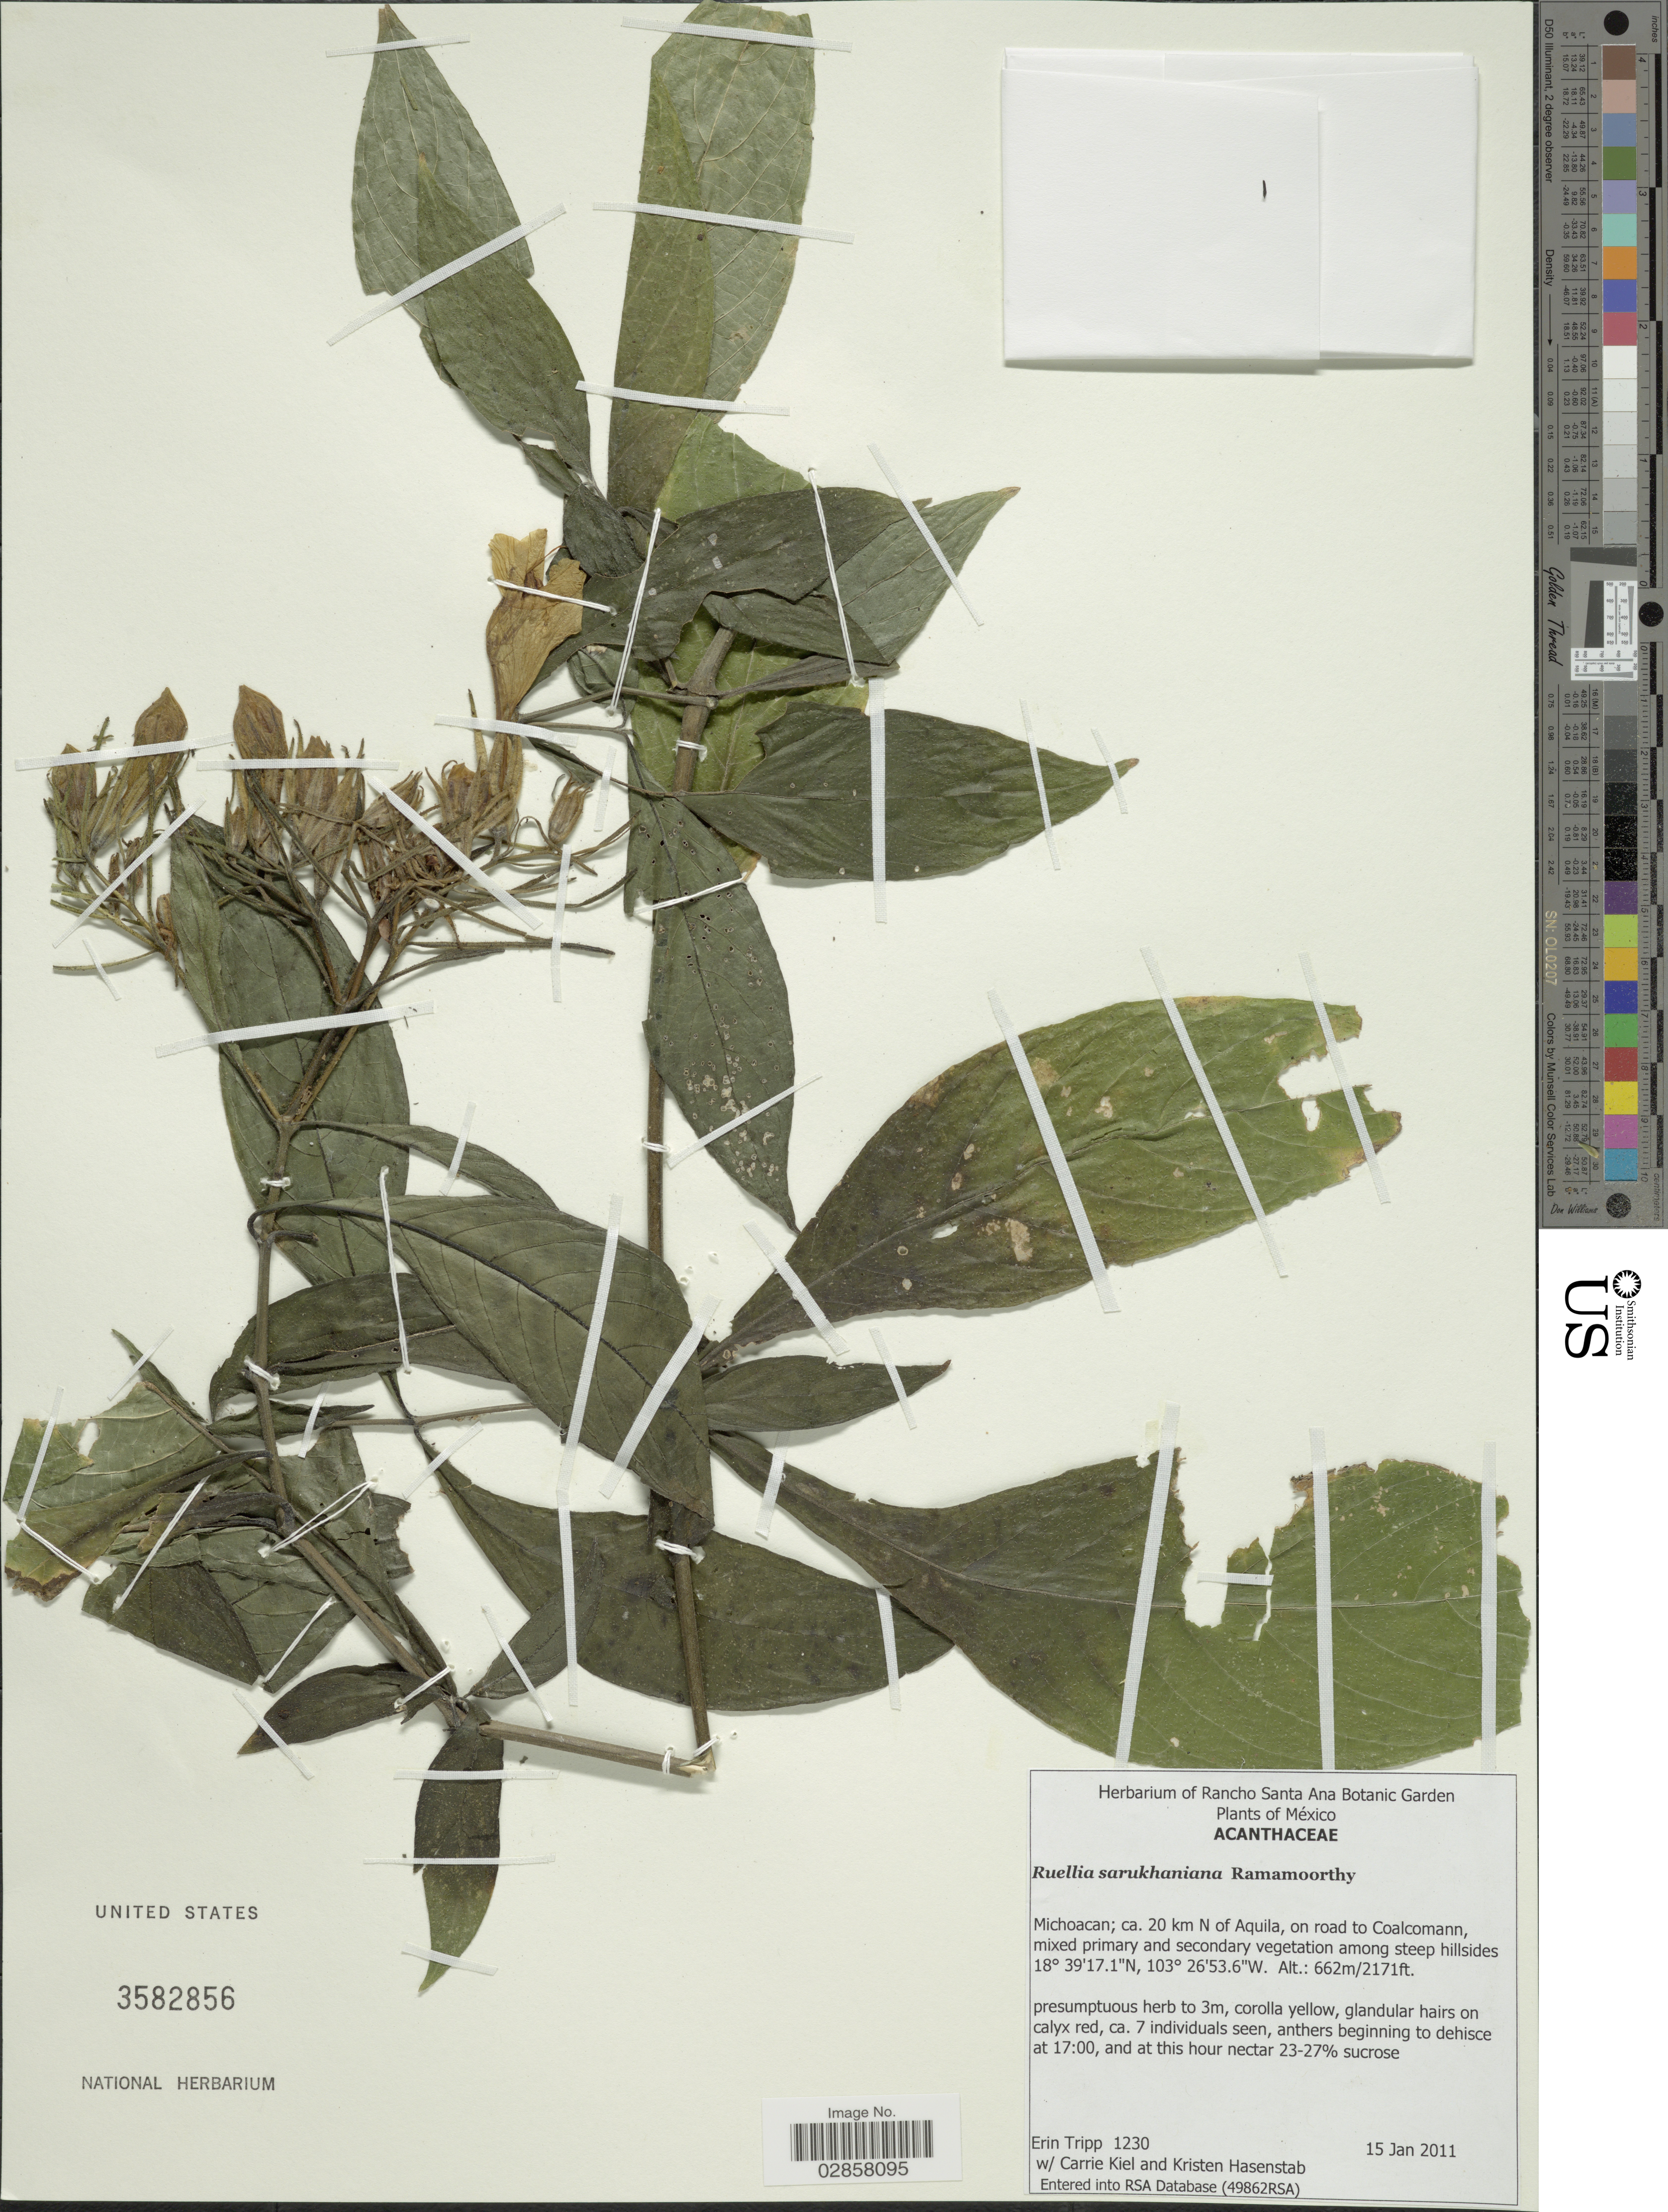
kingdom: Plantae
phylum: Tracheophyta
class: Magnoliopsida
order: Lamiales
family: Acanthaceae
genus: Ruellia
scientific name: Ruellia sarukhaniana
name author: Ramamoorthy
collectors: E. Tripp, C. Kiel & K. Hasenstab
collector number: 1230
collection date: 2011-01-15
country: Mexico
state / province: Michoacán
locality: Ca. 20 km N of Aquila, on road to Coalcomann.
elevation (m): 662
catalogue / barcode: US 3582856